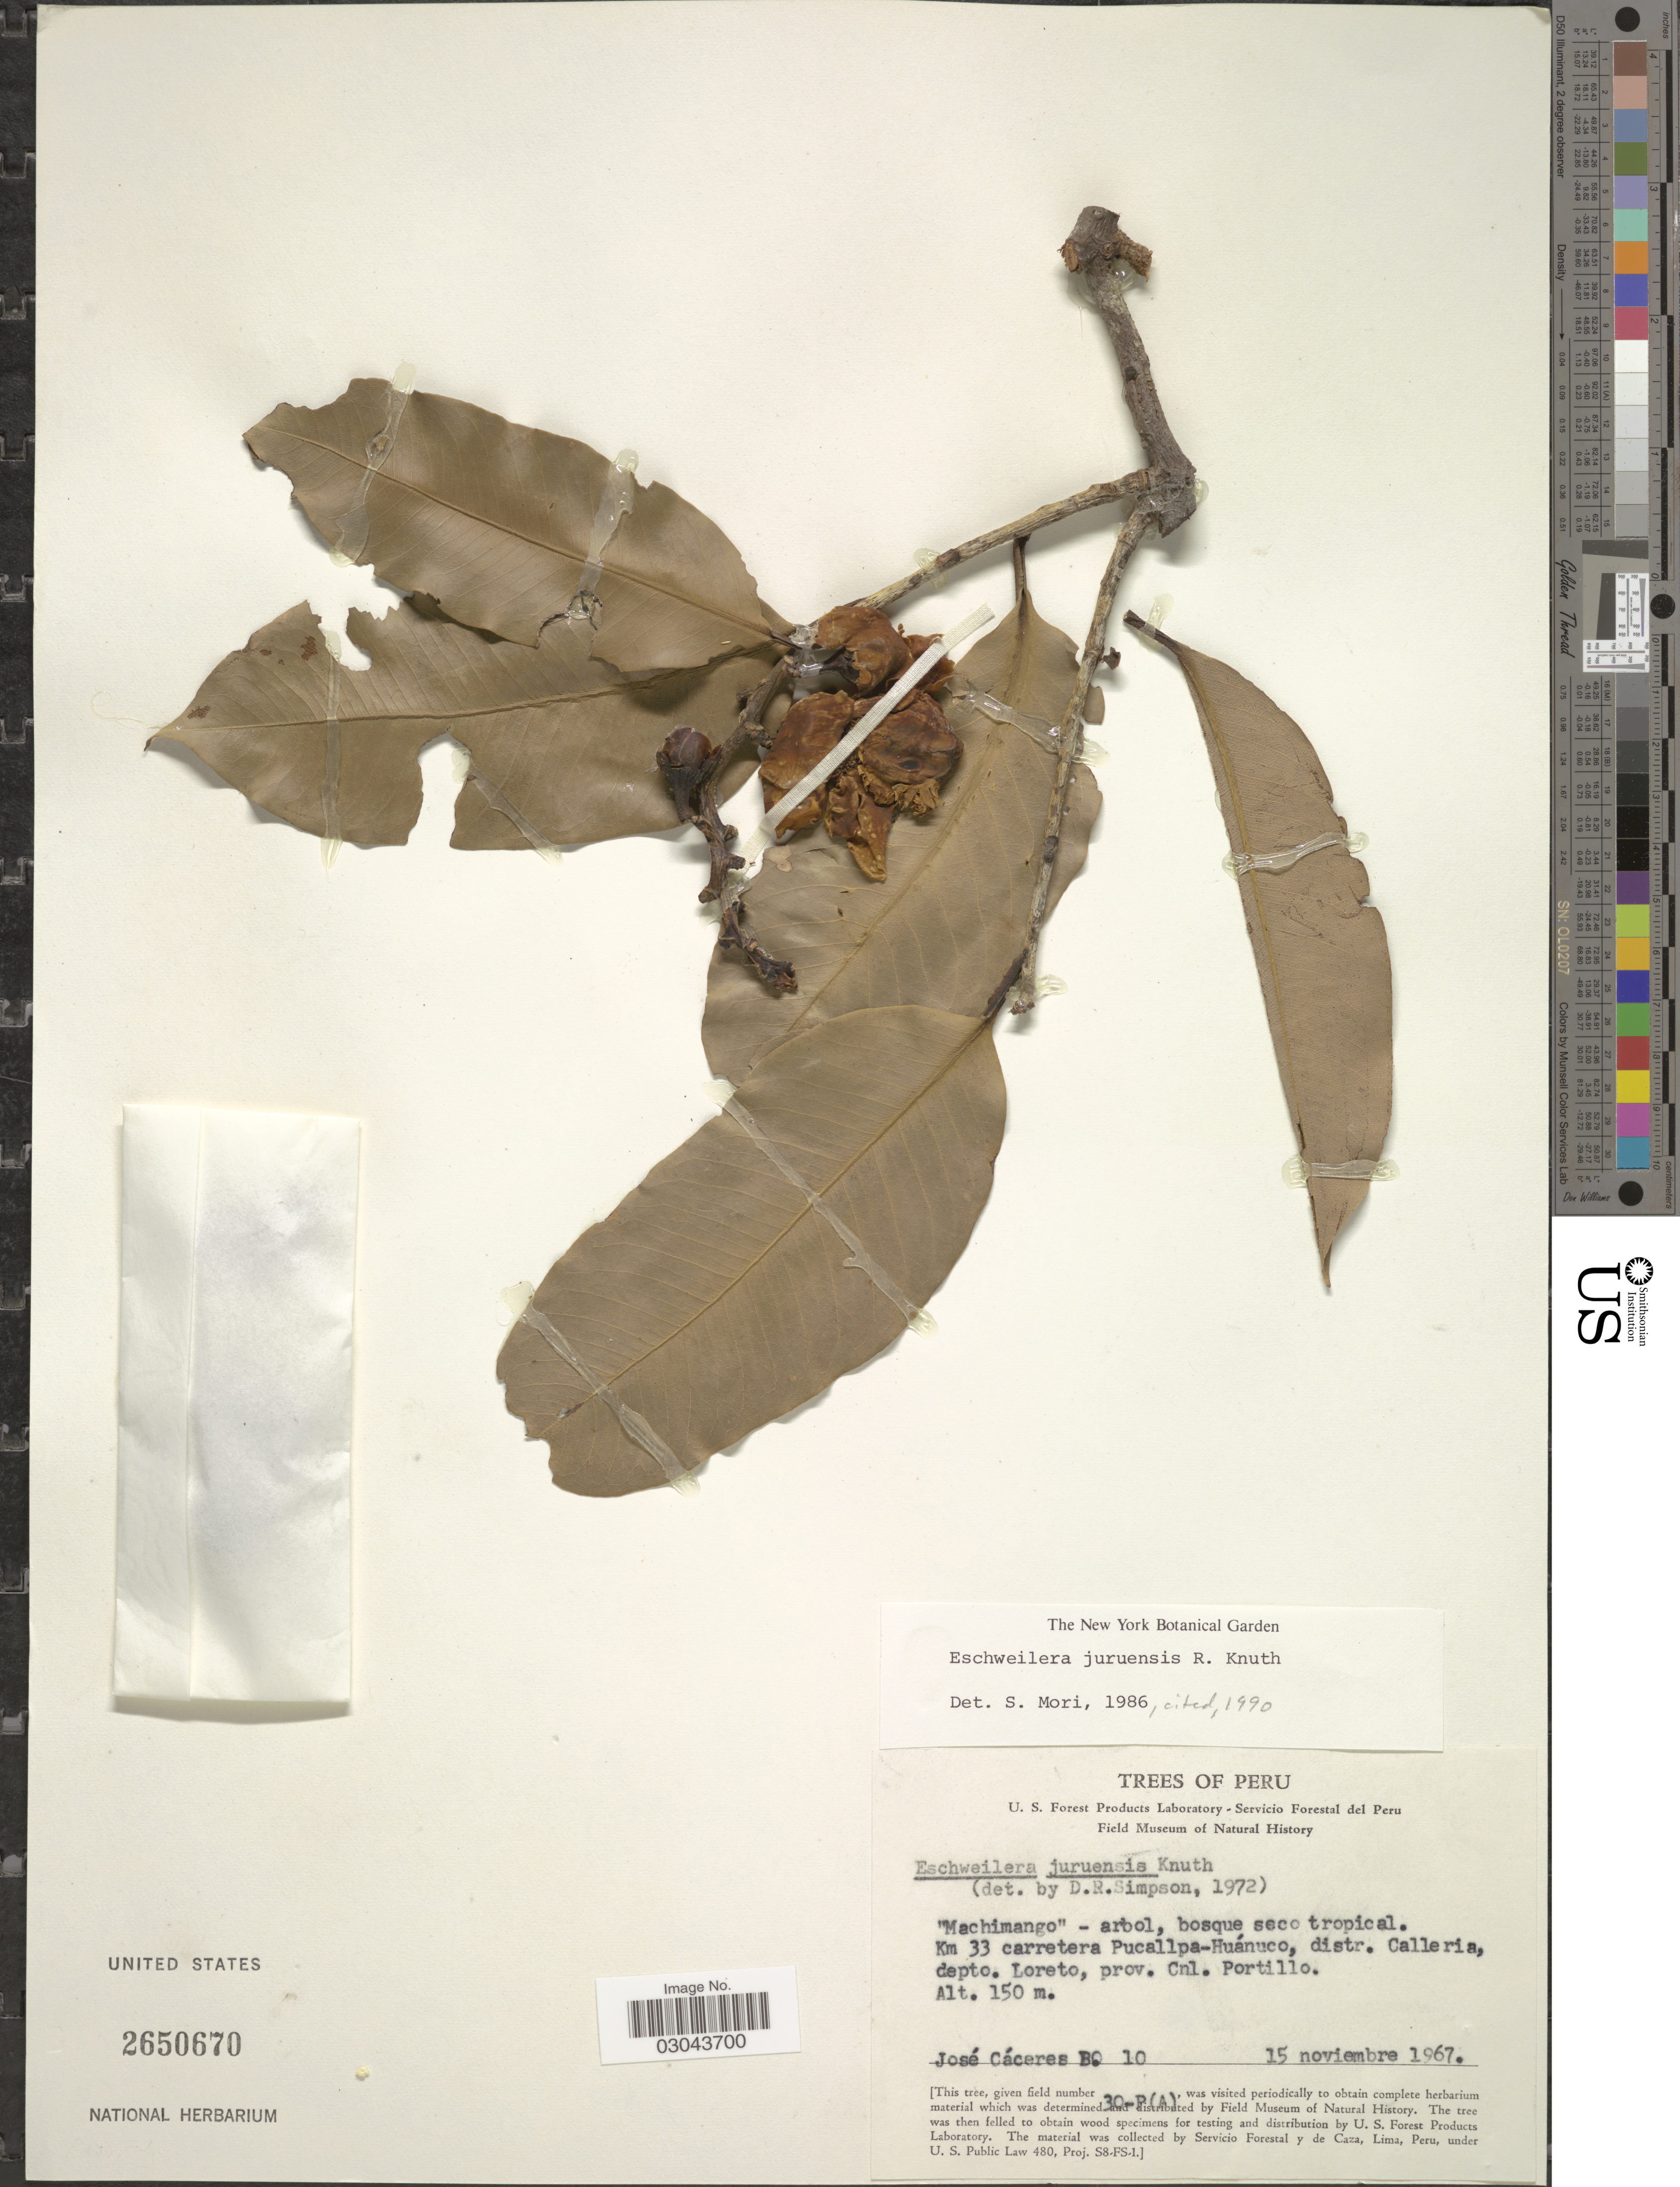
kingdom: Plantae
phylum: Tracheophyta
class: Magnoliopsida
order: Ericales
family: Lecythidaceae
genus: Eschweilera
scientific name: Eschweilera juruensis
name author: R. Knuth in Engl.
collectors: J. Cáceres B.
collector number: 10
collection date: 1967-11-15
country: Peru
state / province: Loreto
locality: Km 33 carretera Pucallpa-Huánuco, distr. Calleria, depto. Loreto, prov. Cnl. Portillo.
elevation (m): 150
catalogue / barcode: US 2650670